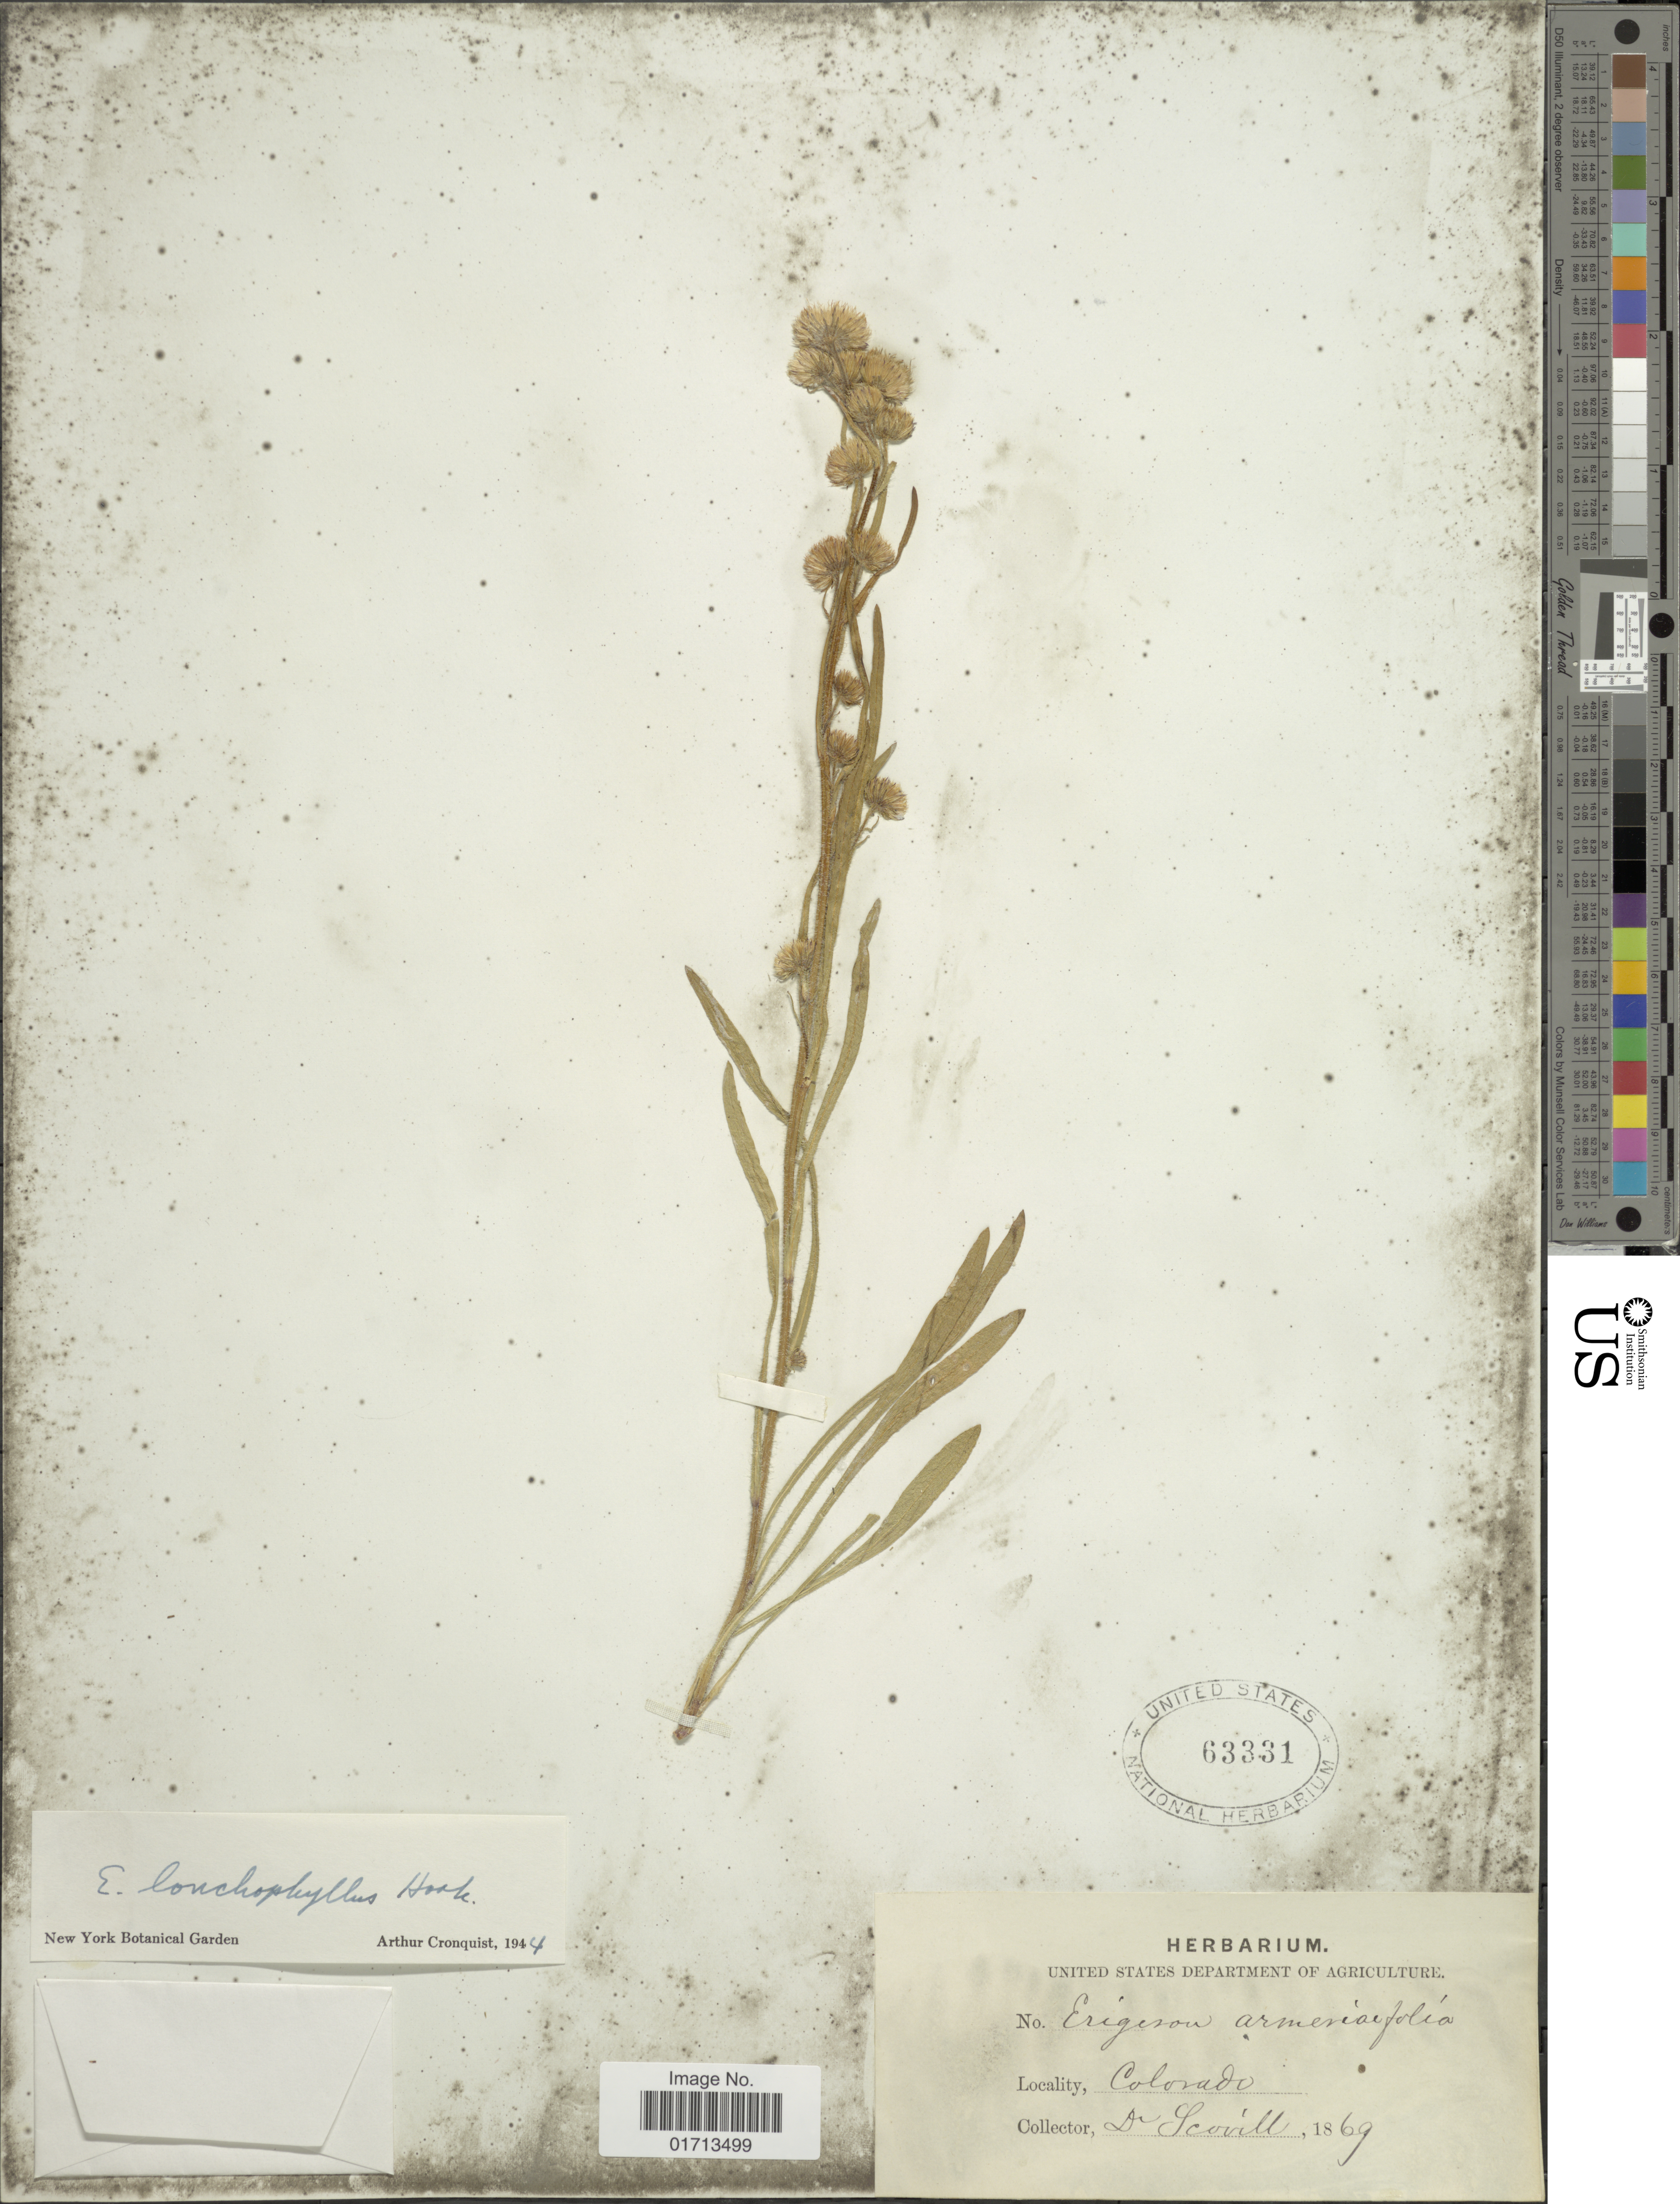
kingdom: Plantae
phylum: Tracheophyta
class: Magnoliopsida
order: Asterales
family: Asteraceae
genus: Erigeron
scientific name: Erigeron lonchophyllus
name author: Hook.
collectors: -- Scovill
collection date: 1869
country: United States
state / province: Colorado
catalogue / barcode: US 63331